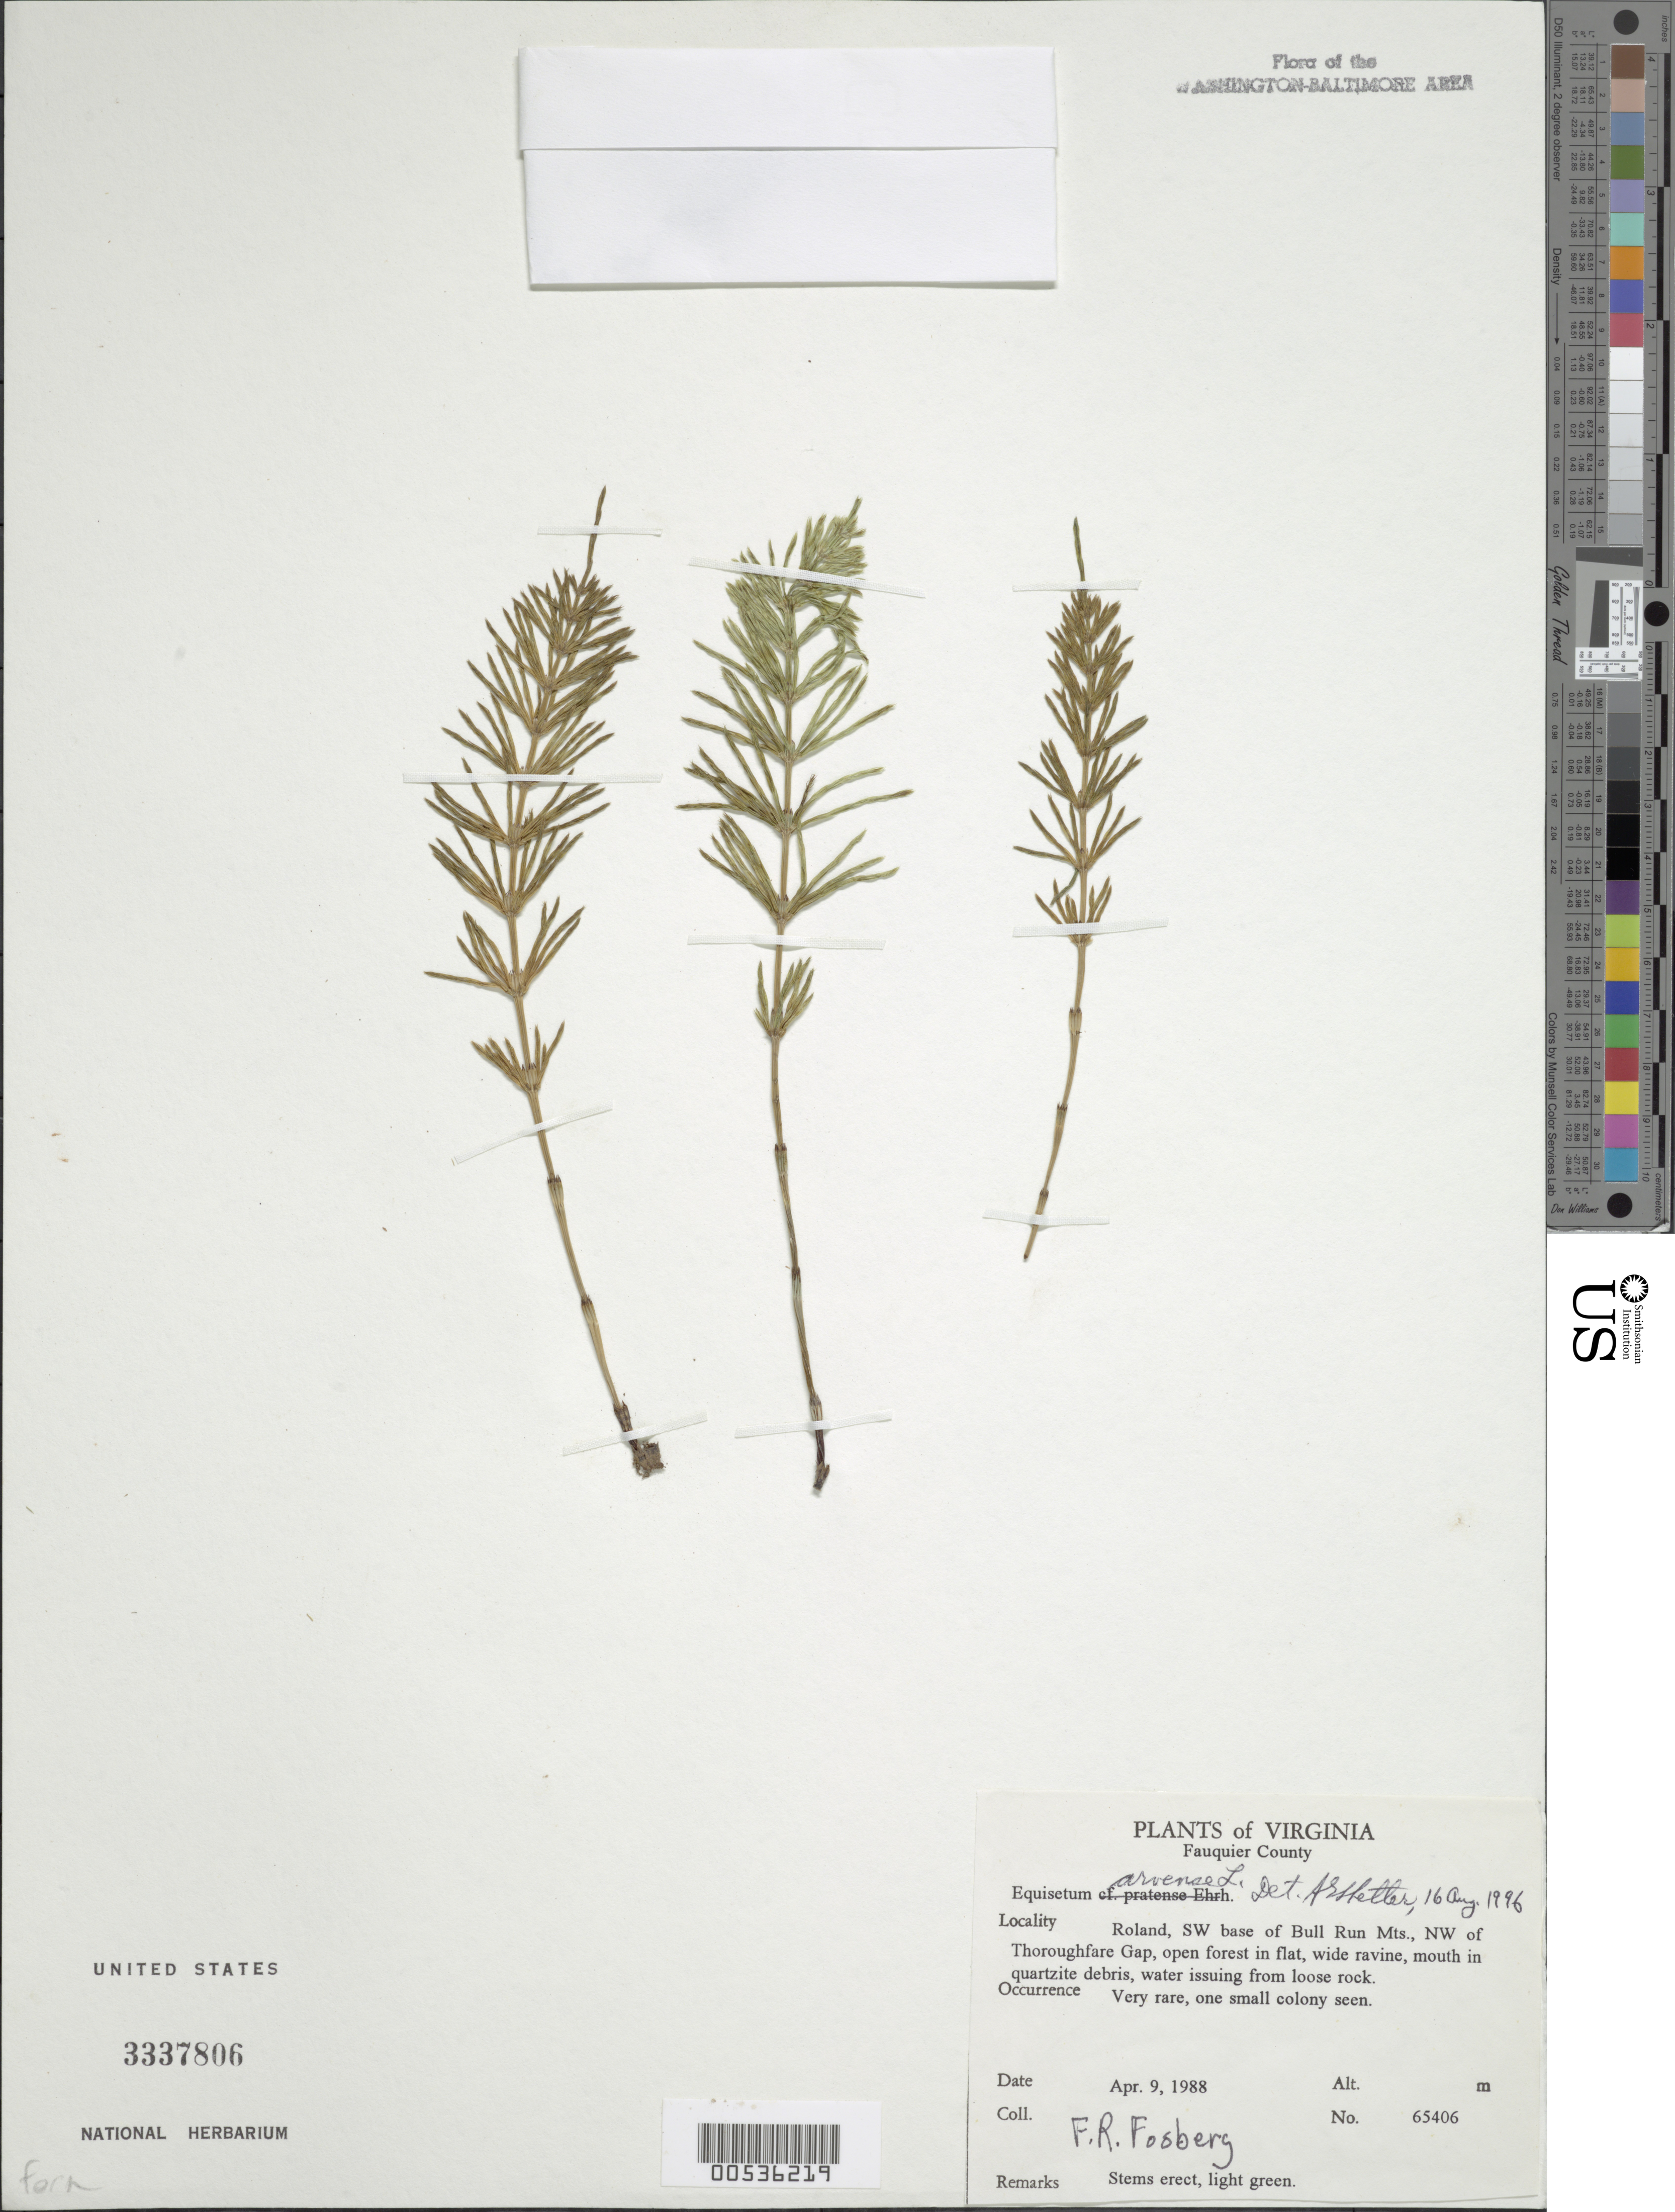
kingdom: Plantae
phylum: Tracheophyta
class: Polypodiopsida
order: Equisetales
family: Equisetaceae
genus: Equisetum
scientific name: Equisetum arvense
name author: L.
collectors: F. R. Fosberg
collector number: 65406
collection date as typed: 09 Apr 1988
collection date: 1988-04-09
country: United States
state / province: Virginia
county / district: Fauquier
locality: Roland, SW base of Bull Run Mts., NW of Thorofare Gap Bull Run Mts.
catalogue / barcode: US 3337806